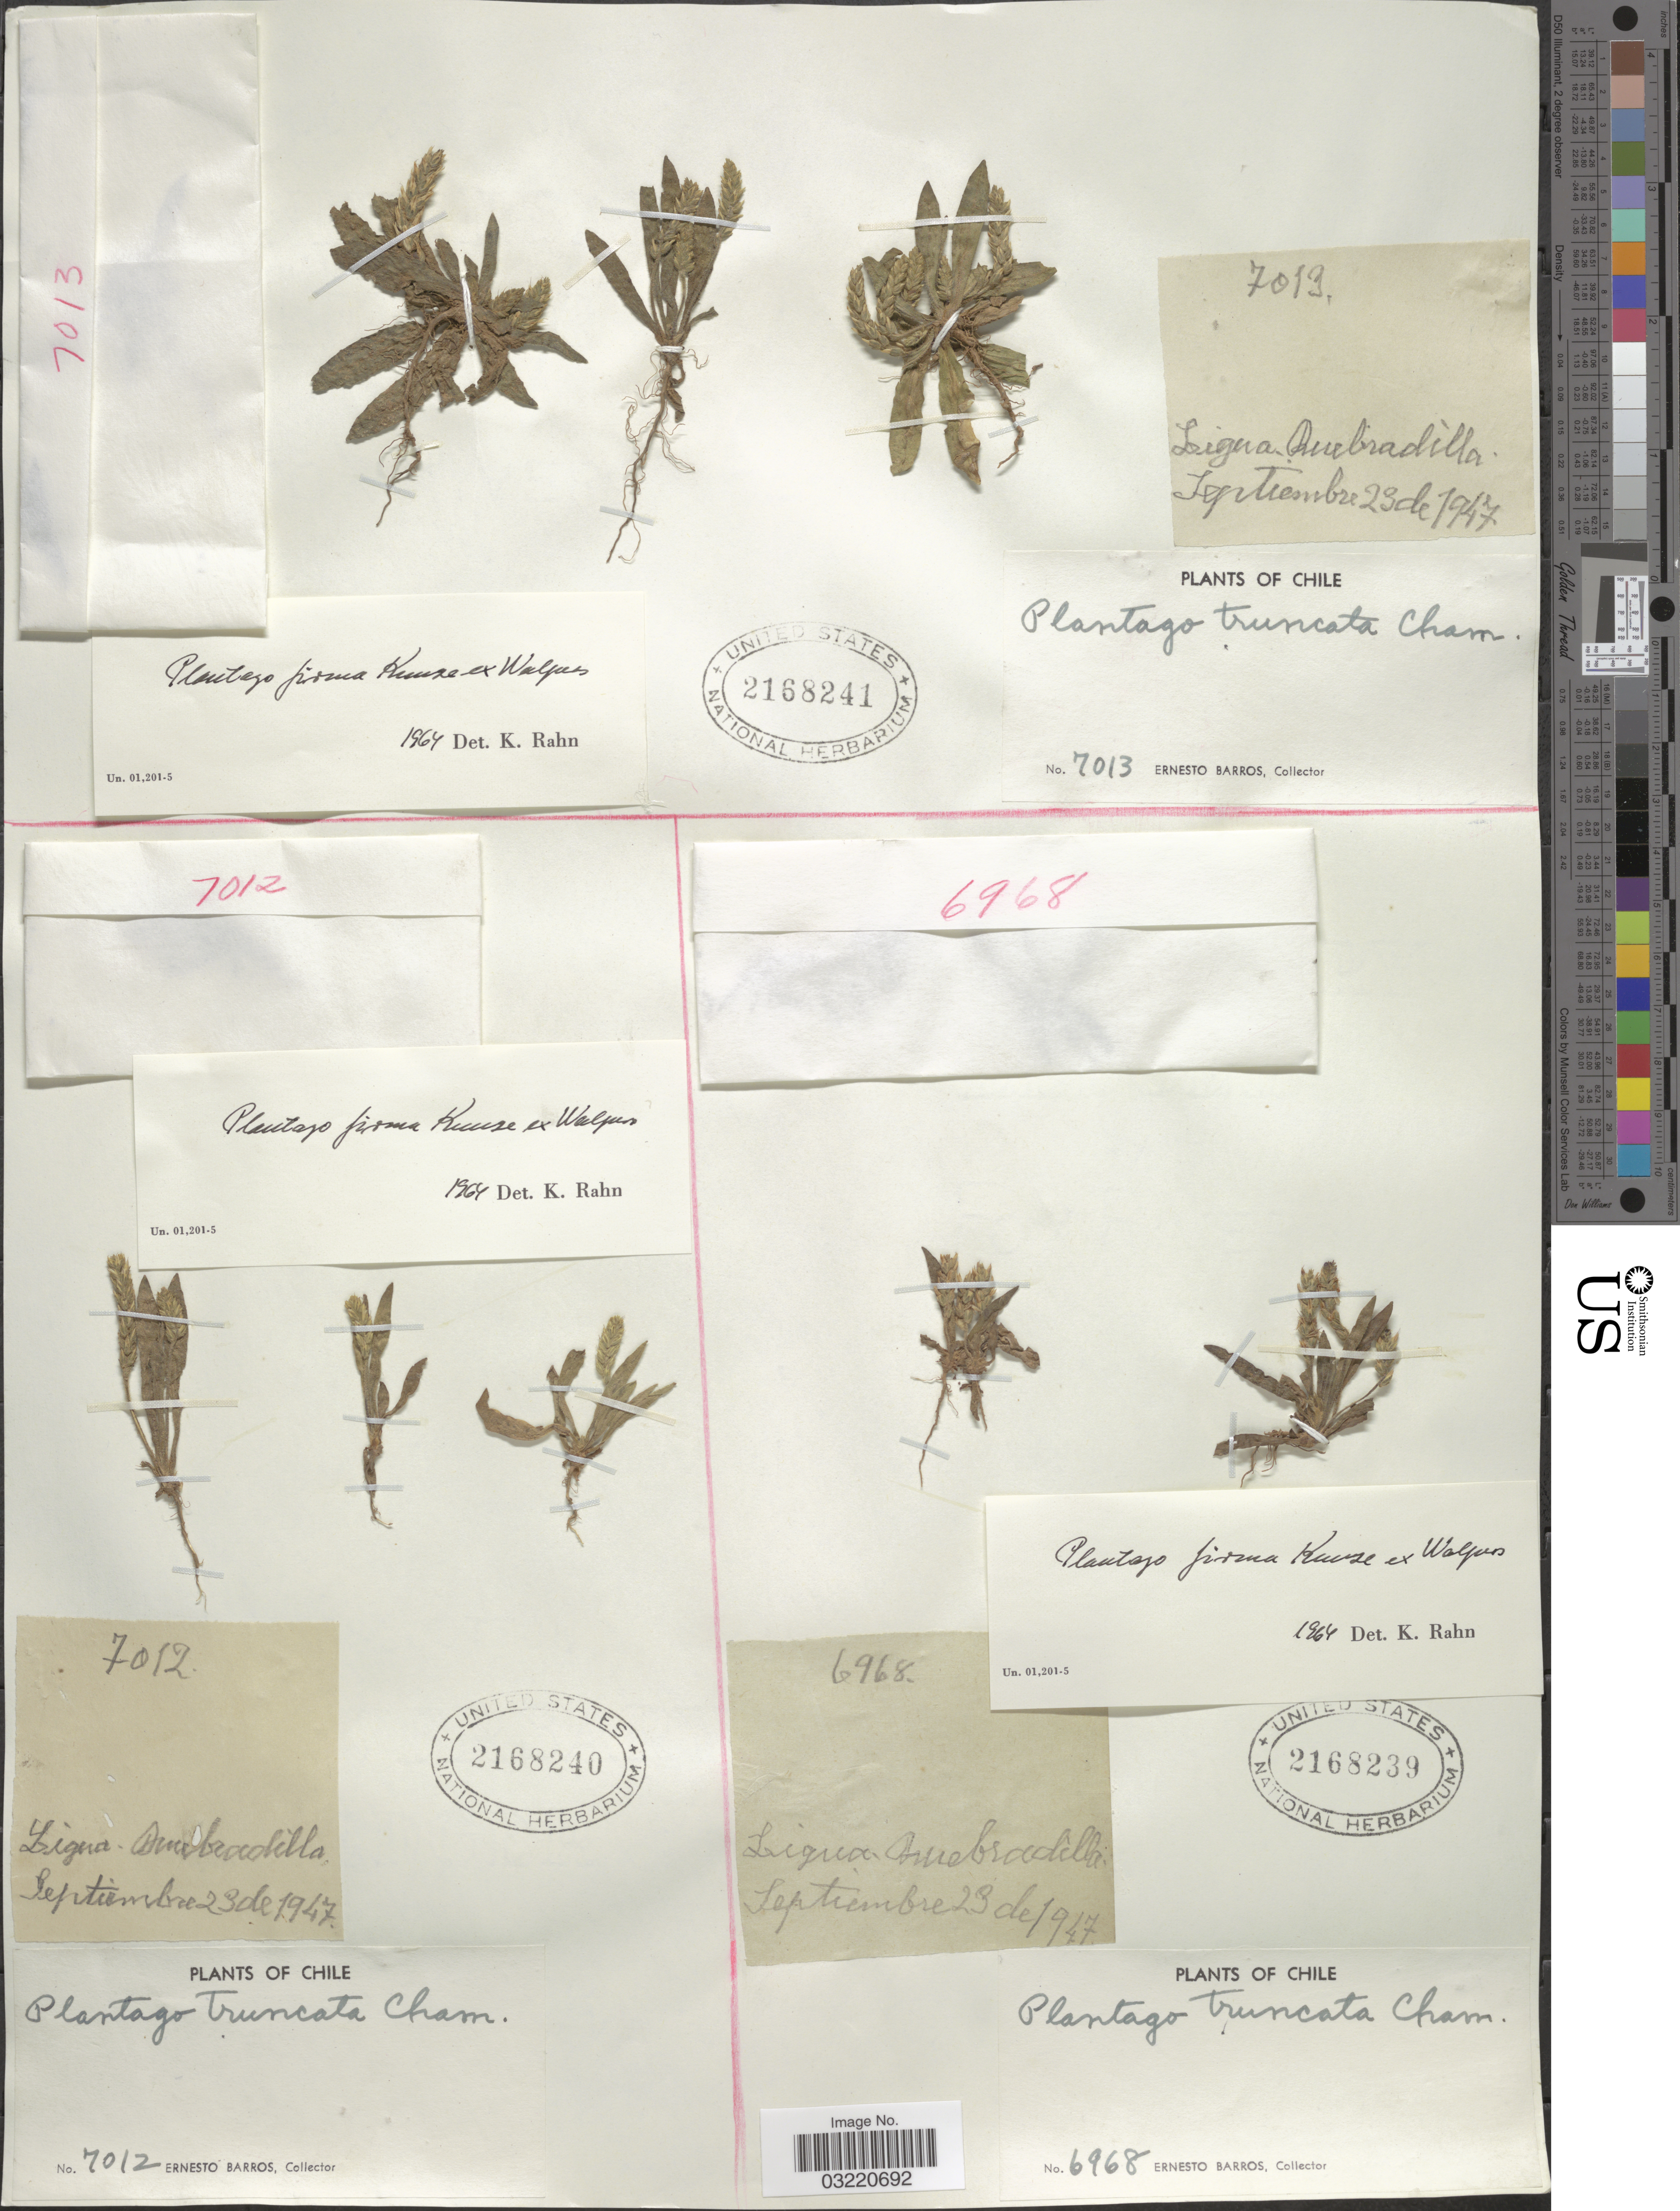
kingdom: Plantae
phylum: Tracheophyta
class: Magnoliopsida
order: Lamiales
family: Plantaginaceae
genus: Plantago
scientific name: Plantago firma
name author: Kunze ex Walp.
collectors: E. Barros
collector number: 6968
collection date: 1947-09-23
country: Chile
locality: Ligua. Quebradilla.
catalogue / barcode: US 2168239